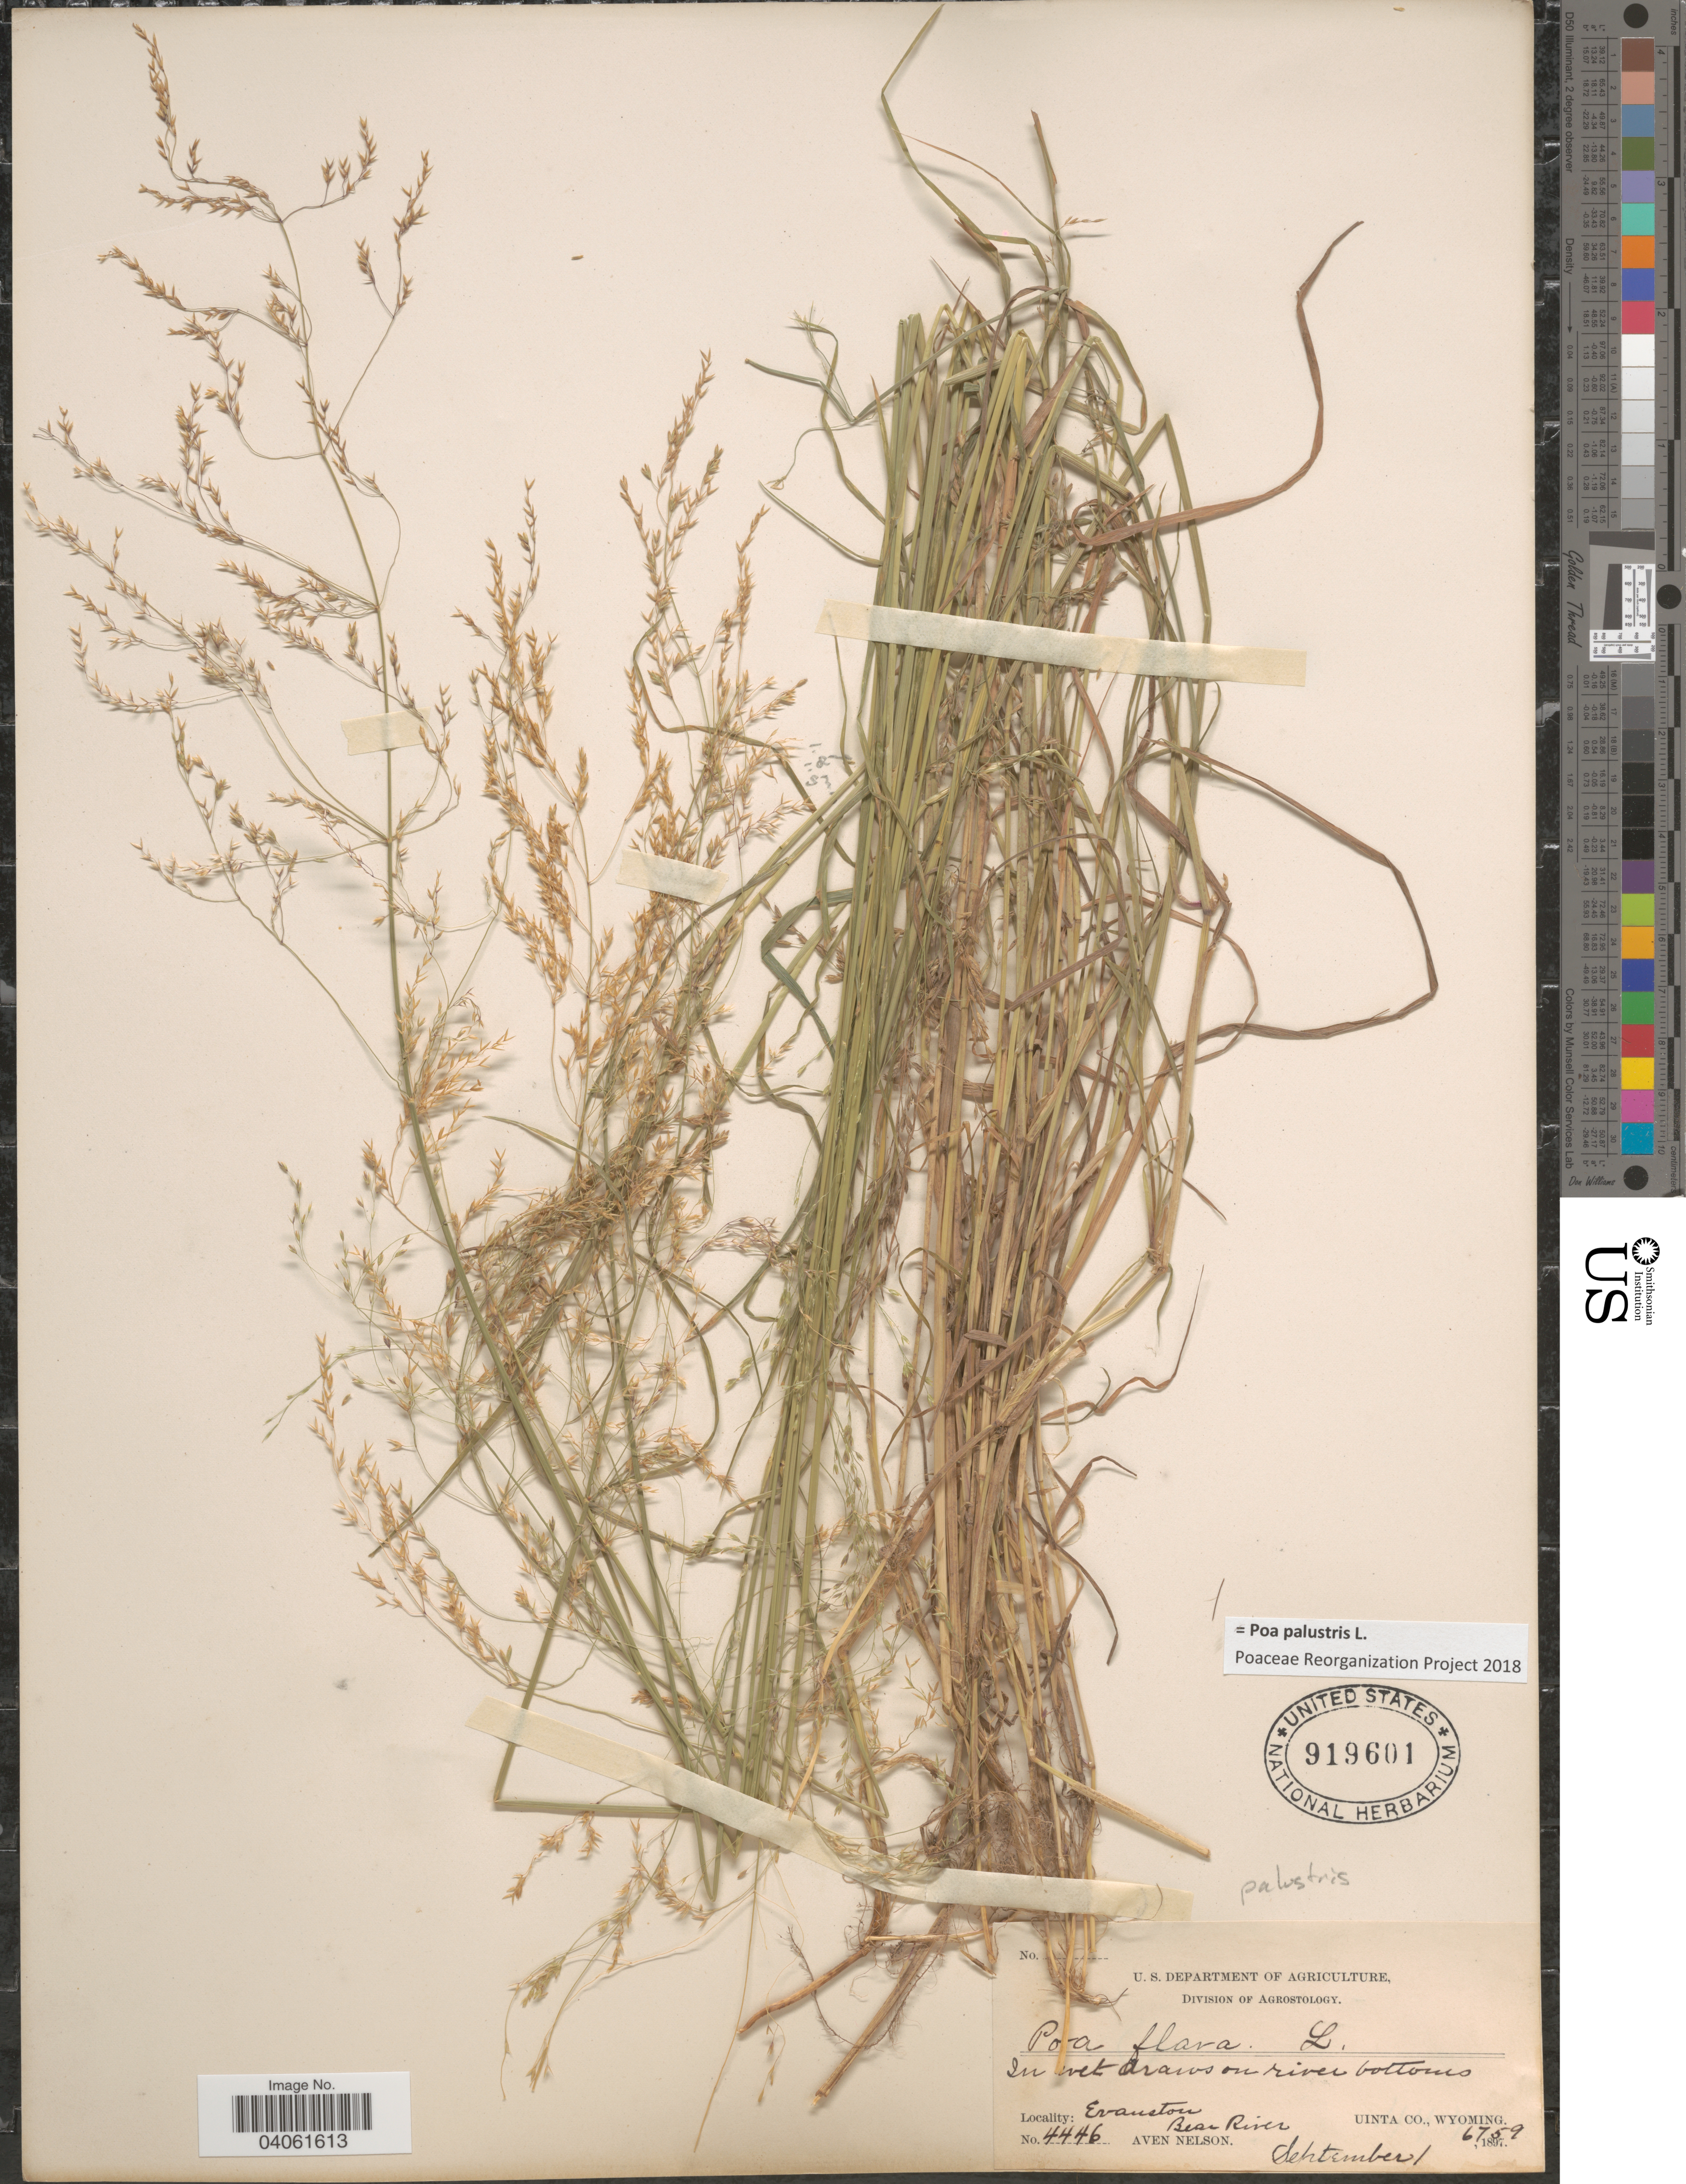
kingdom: Plantae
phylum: Tracheophyta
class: Liliopsida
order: Poales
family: Poaceae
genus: Poa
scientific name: Poa palustris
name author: L.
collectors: A. Nelson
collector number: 4446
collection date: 1897-09-01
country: United States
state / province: Wyoming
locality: On river bottoms, Evanston, Bear River. Uinta Co.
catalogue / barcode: US 919601